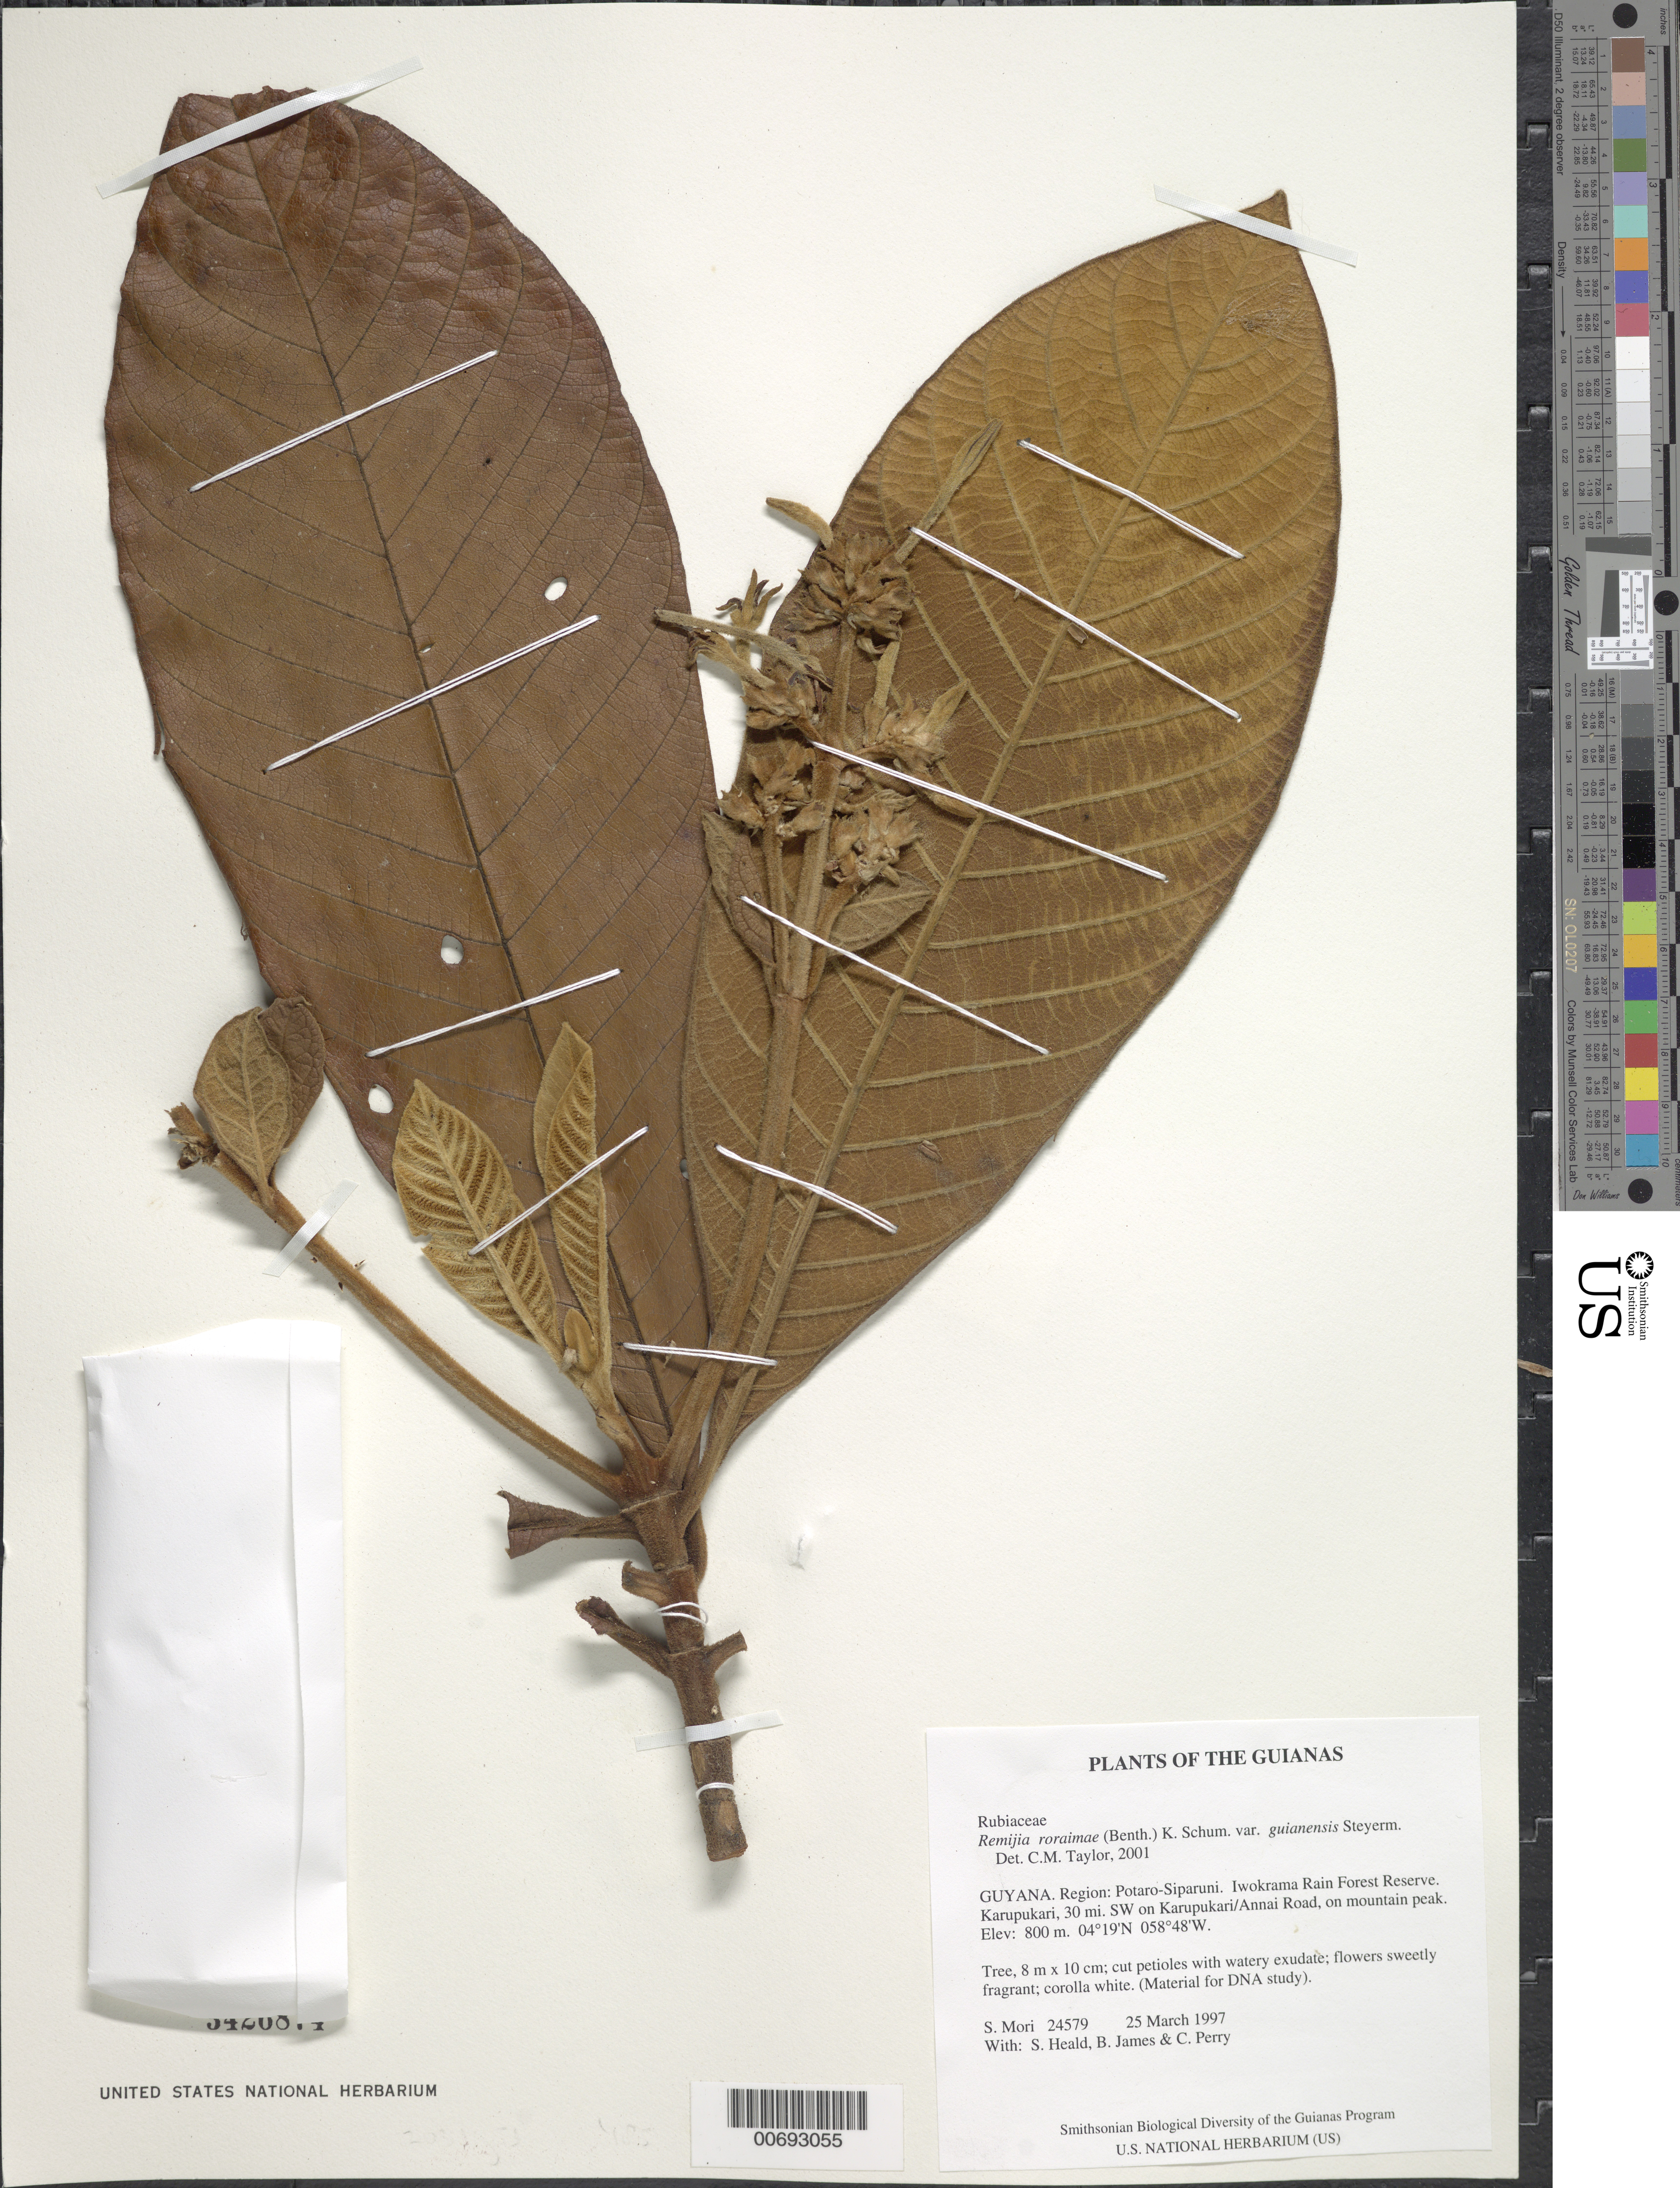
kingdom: Plantae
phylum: Tracheophyta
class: Magnoliopsida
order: Gentianales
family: Rubiaceae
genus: Remijia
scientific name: Remijia roraimae var. guianensis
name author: Steyerm.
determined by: Taylor, Charlotte M.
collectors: S. Mori, S. Heald, B. James & C. Perry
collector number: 24579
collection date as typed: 25 March 1997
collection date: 1997-03-25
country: Guyana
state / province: Potaro-Siparuni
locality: Iwokrama Rain Forest Reserve. Karupukari, 30 mi. SW on Karupukari/Annai Road, on mountain peak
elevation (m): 800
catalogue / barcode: US 3426874